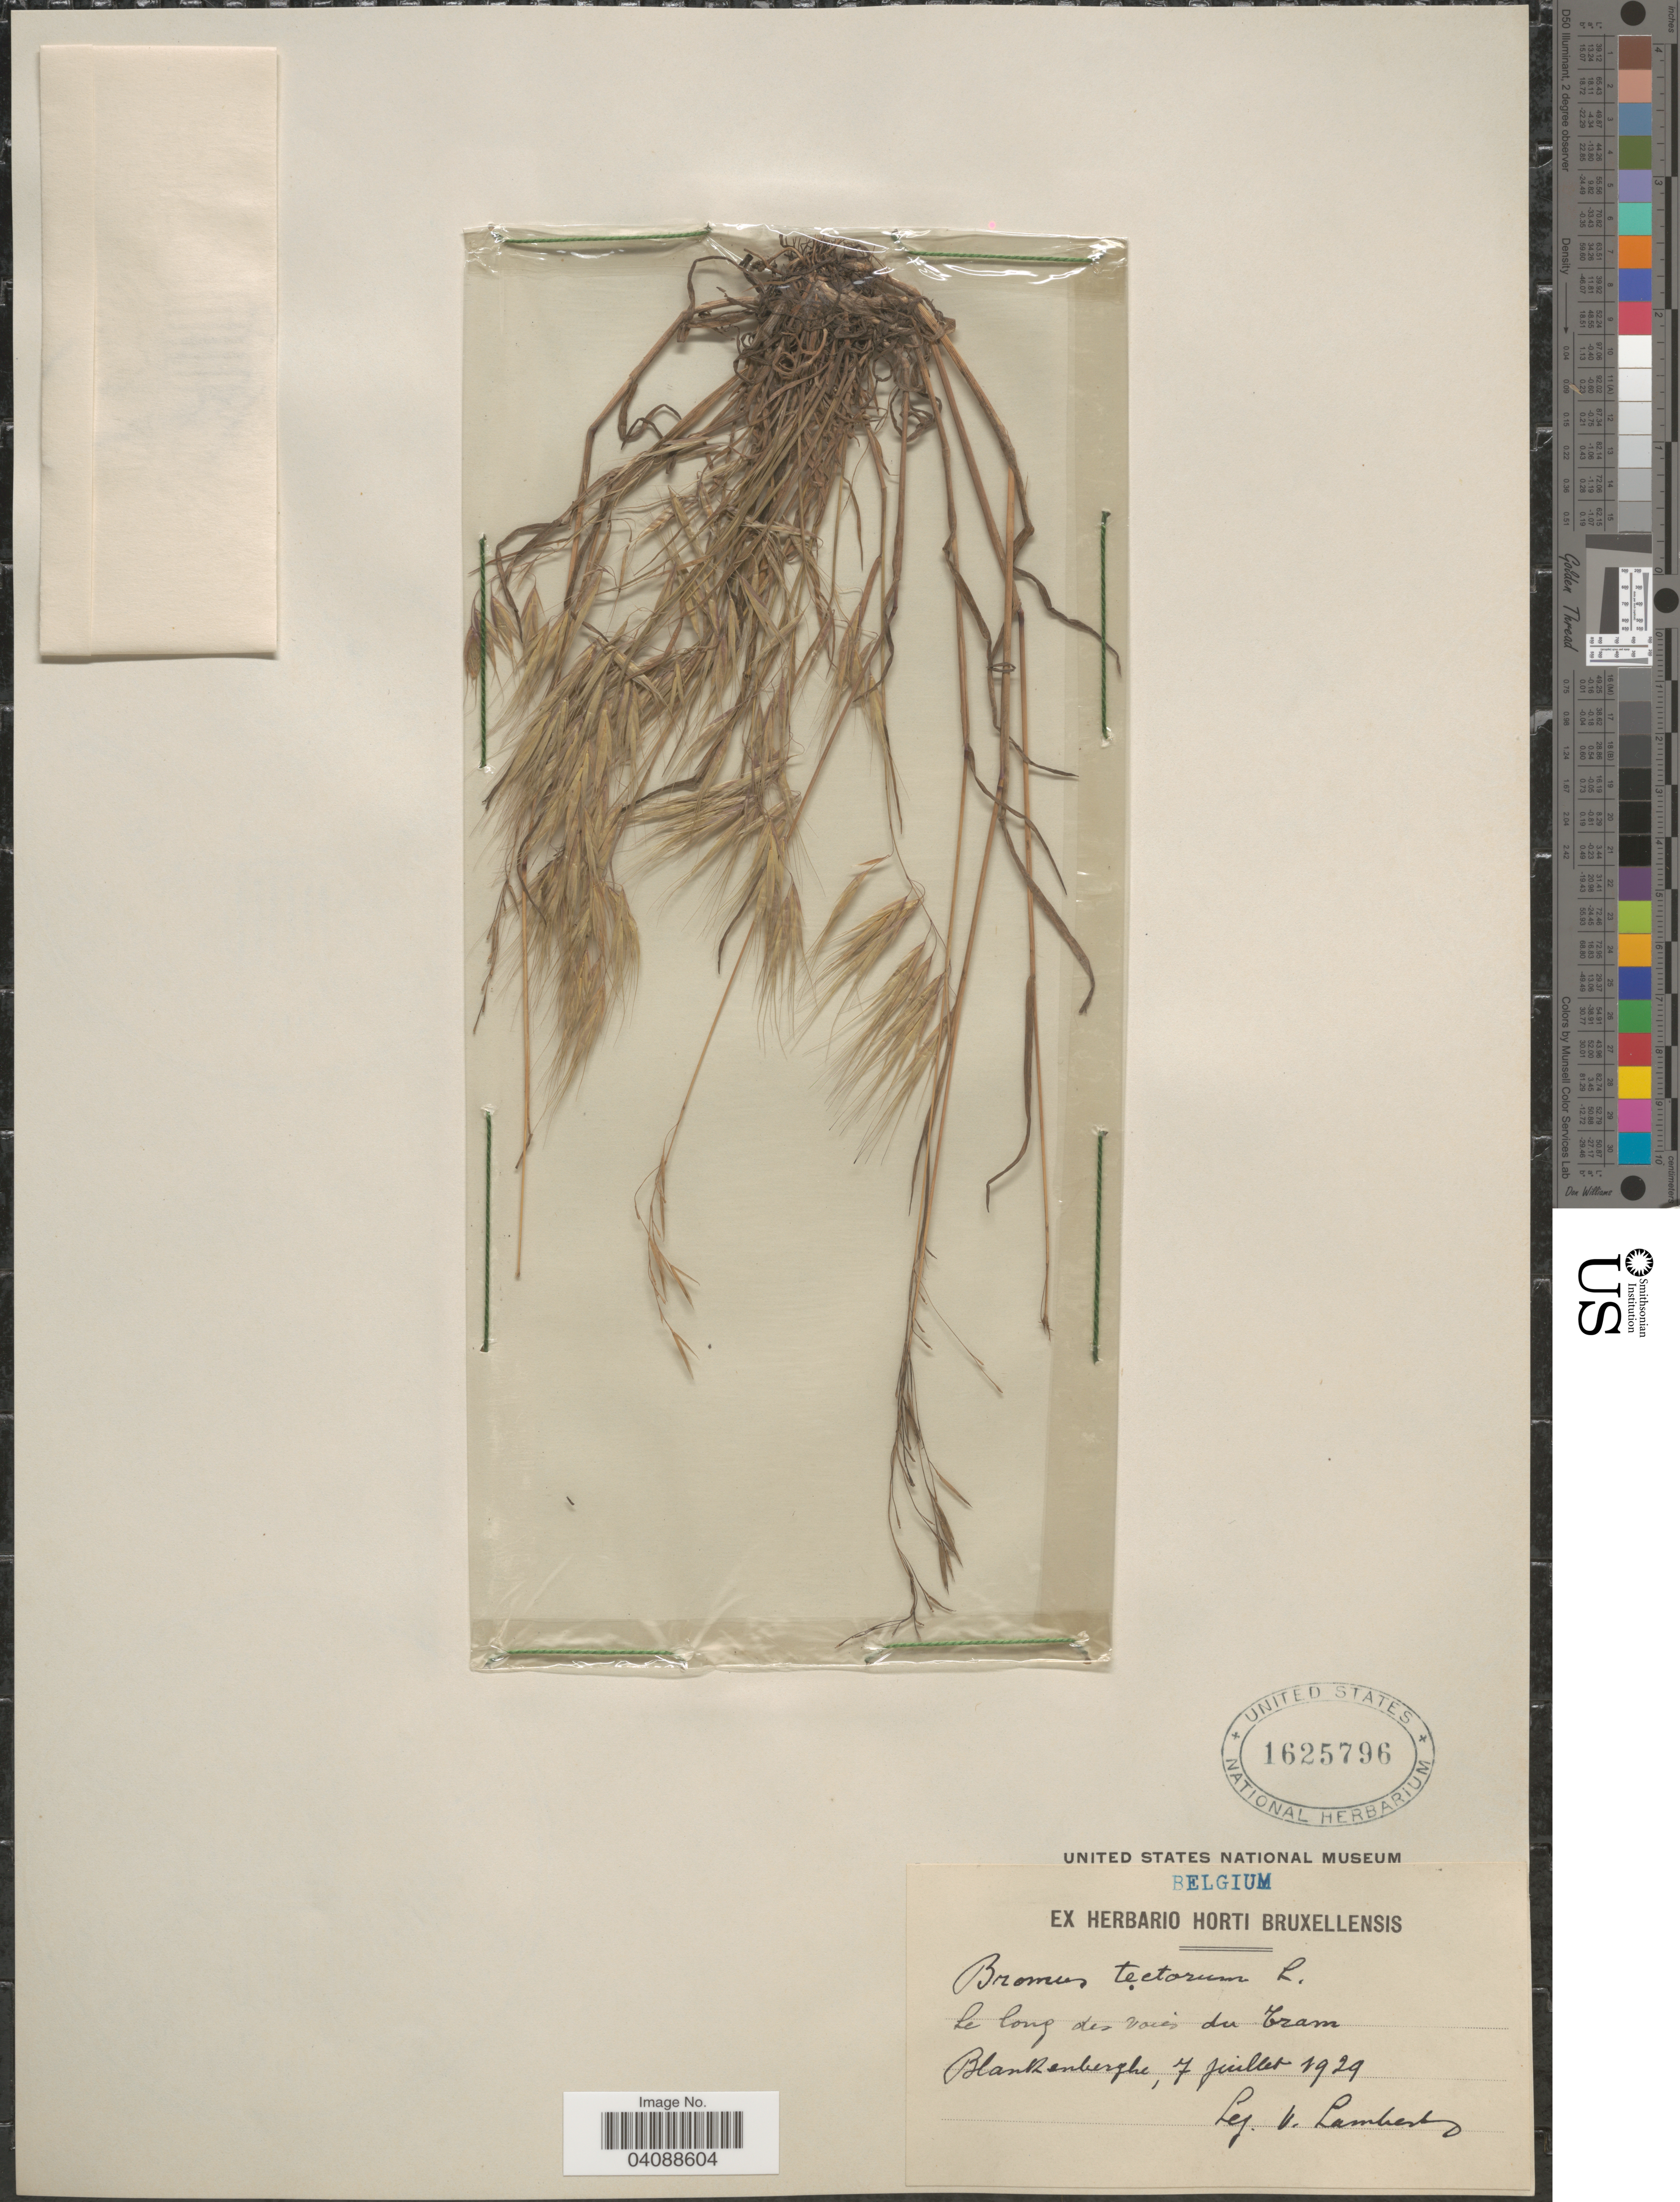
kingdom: Plantae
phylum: Tracheophyta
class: Liliopsida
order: Poales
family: Poaceae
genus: Bromus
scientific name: Bromus tectorum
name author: L.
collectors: V. Lambert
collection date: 1929-07-07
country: Belgium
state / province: Brussels, Capital District of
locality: Le long des voies du Tram. Blankenberghe.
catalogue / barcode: US 1625796